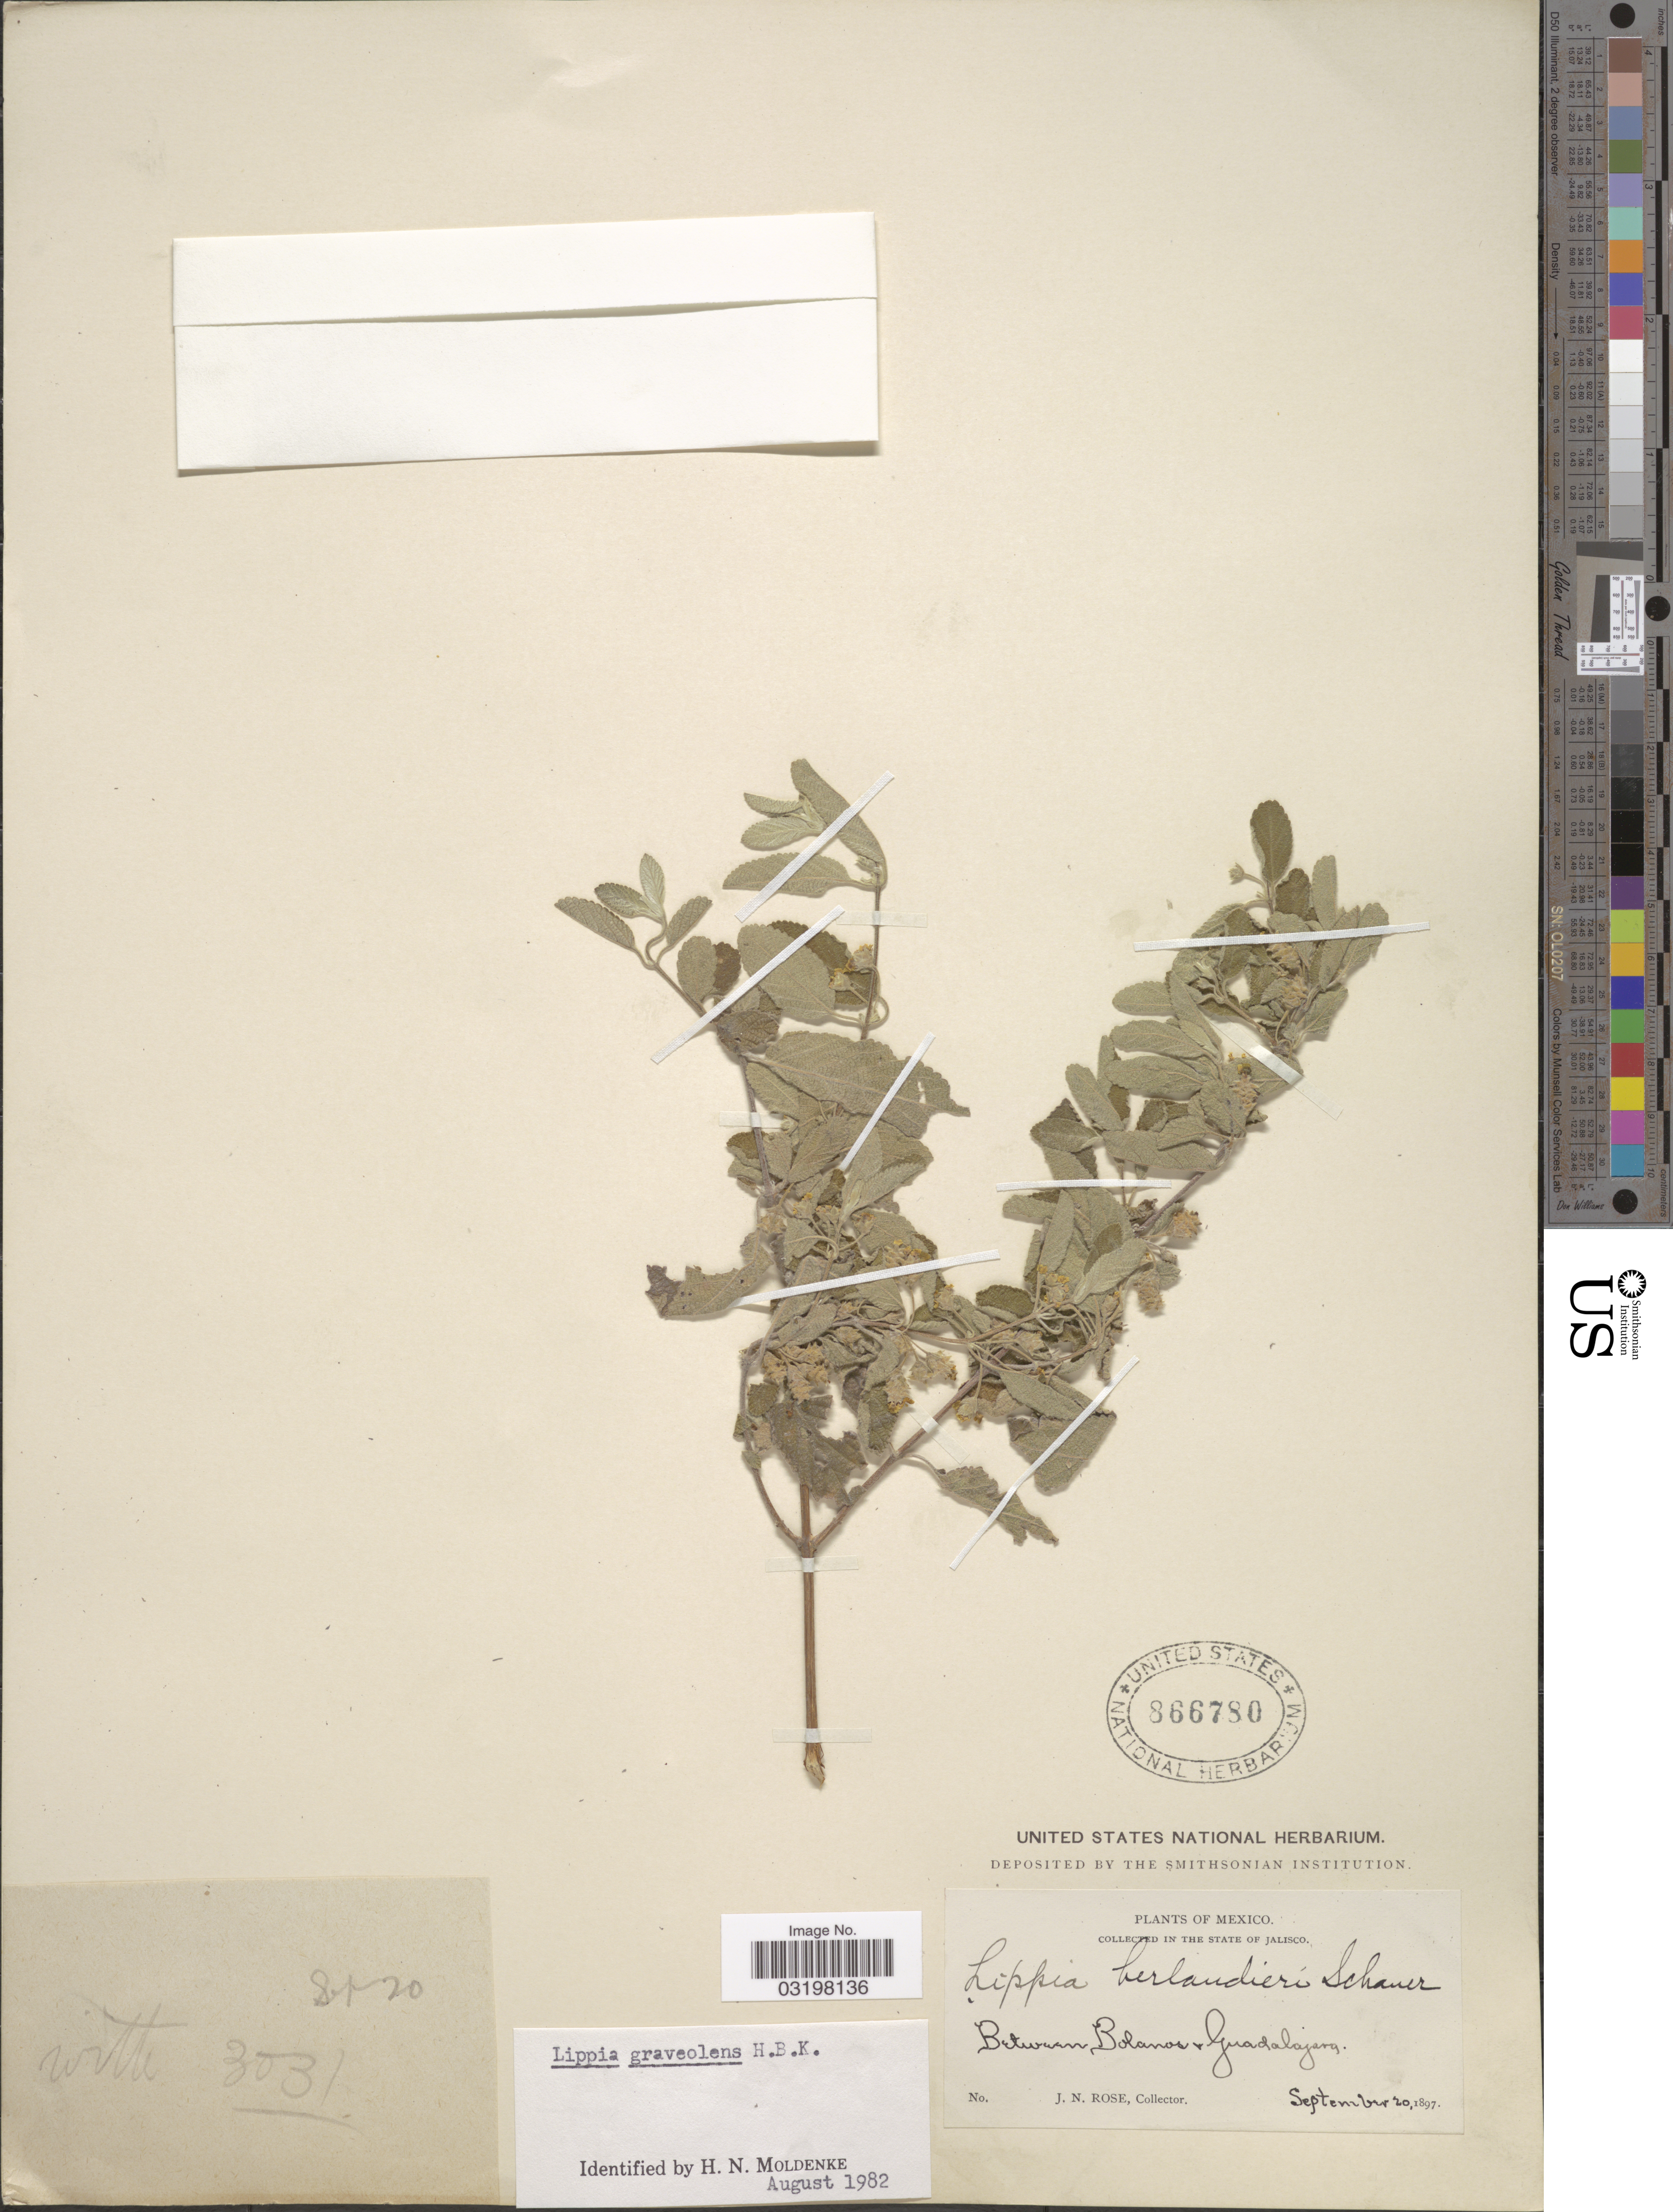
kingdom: Plantae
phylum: Tracheophyta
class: Magnoliopsida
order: Lamiales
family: Verbenaceae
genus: Lippia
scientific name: Lippia graveolens f. graveolens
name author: Kunth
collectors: J. N. Rose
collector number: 3031?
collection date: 1897-09-20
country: Mexico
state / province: Jalisco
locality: Between Bolanos + Guadalajara.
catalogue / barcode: US 866780